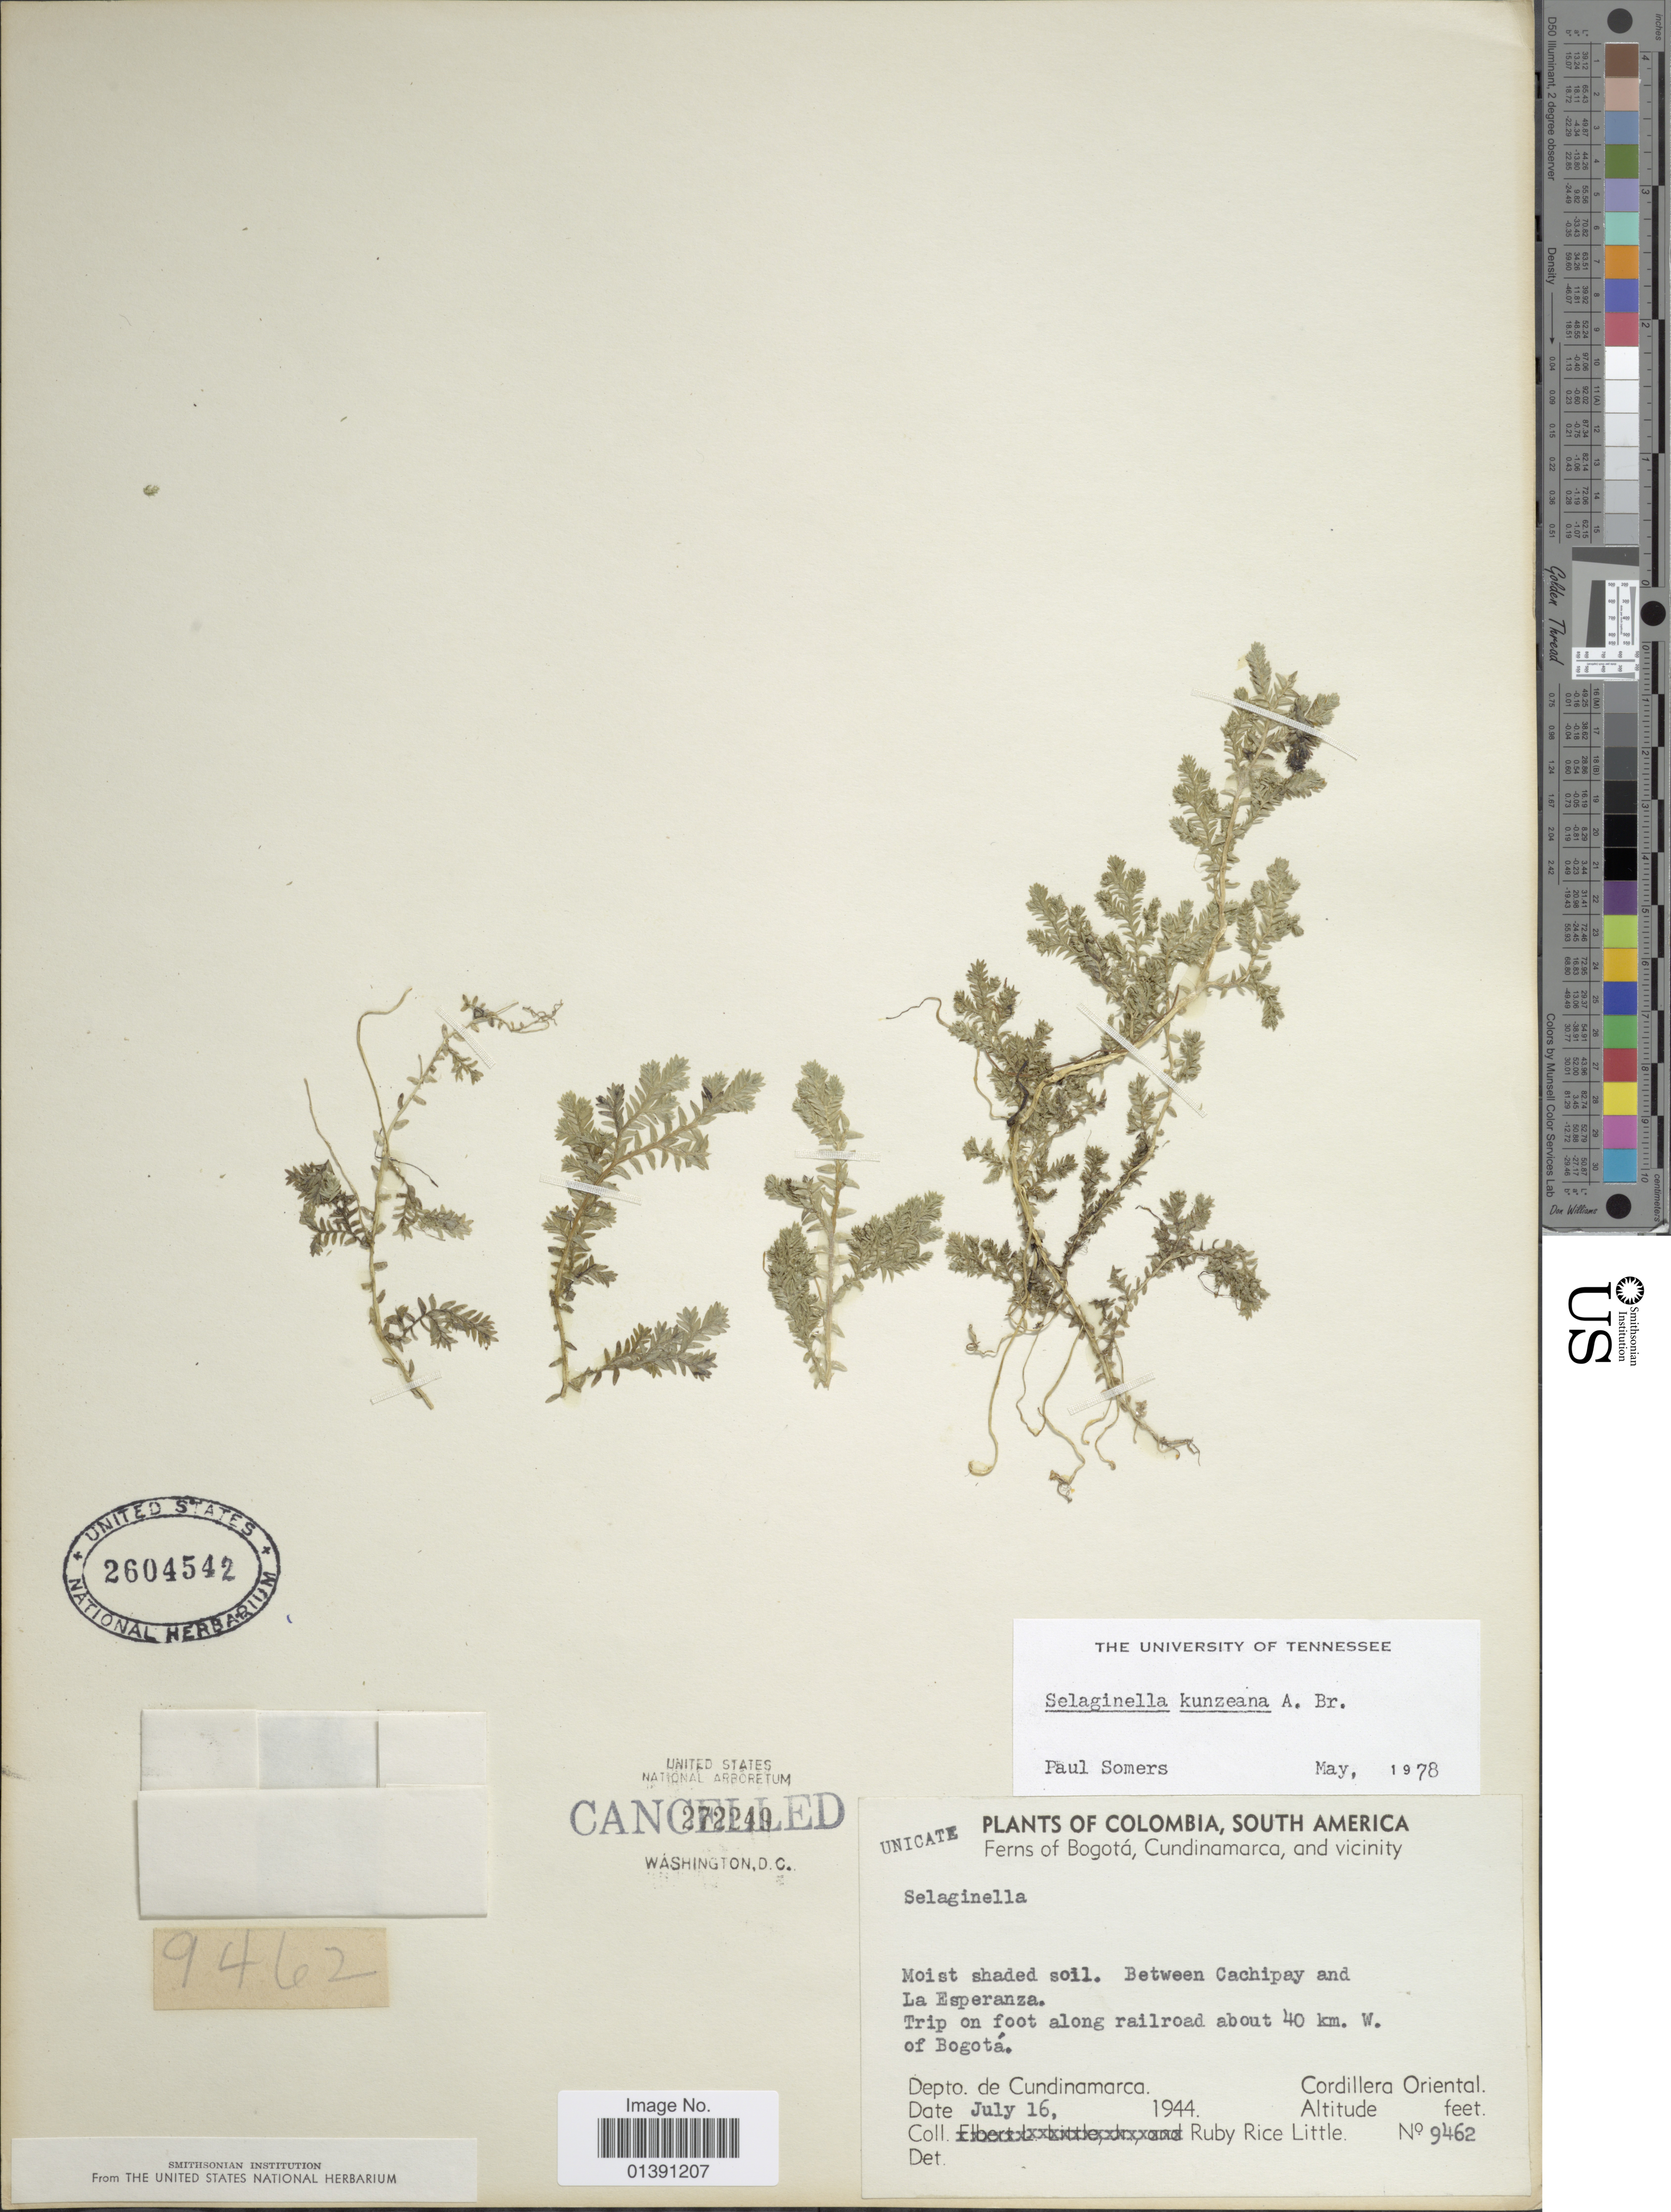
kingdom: Plantae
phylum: Tracheophyta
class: Lycopodiopsida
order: Selaginellales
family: Selaginellaceae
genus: Selaginella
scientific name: Selaginella kunzeana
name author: A. Br.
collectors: R. R. Little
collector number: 9462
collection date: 1944-07-16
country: Colombia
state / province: Cundinamarca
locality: South America, Ferns of Bogotá, and vicinity, Between Cachipay and La Esperanza, trip on foot along railroad about 40 km W of Bogotá, Cordillera Oriental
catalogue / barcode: US 2604542